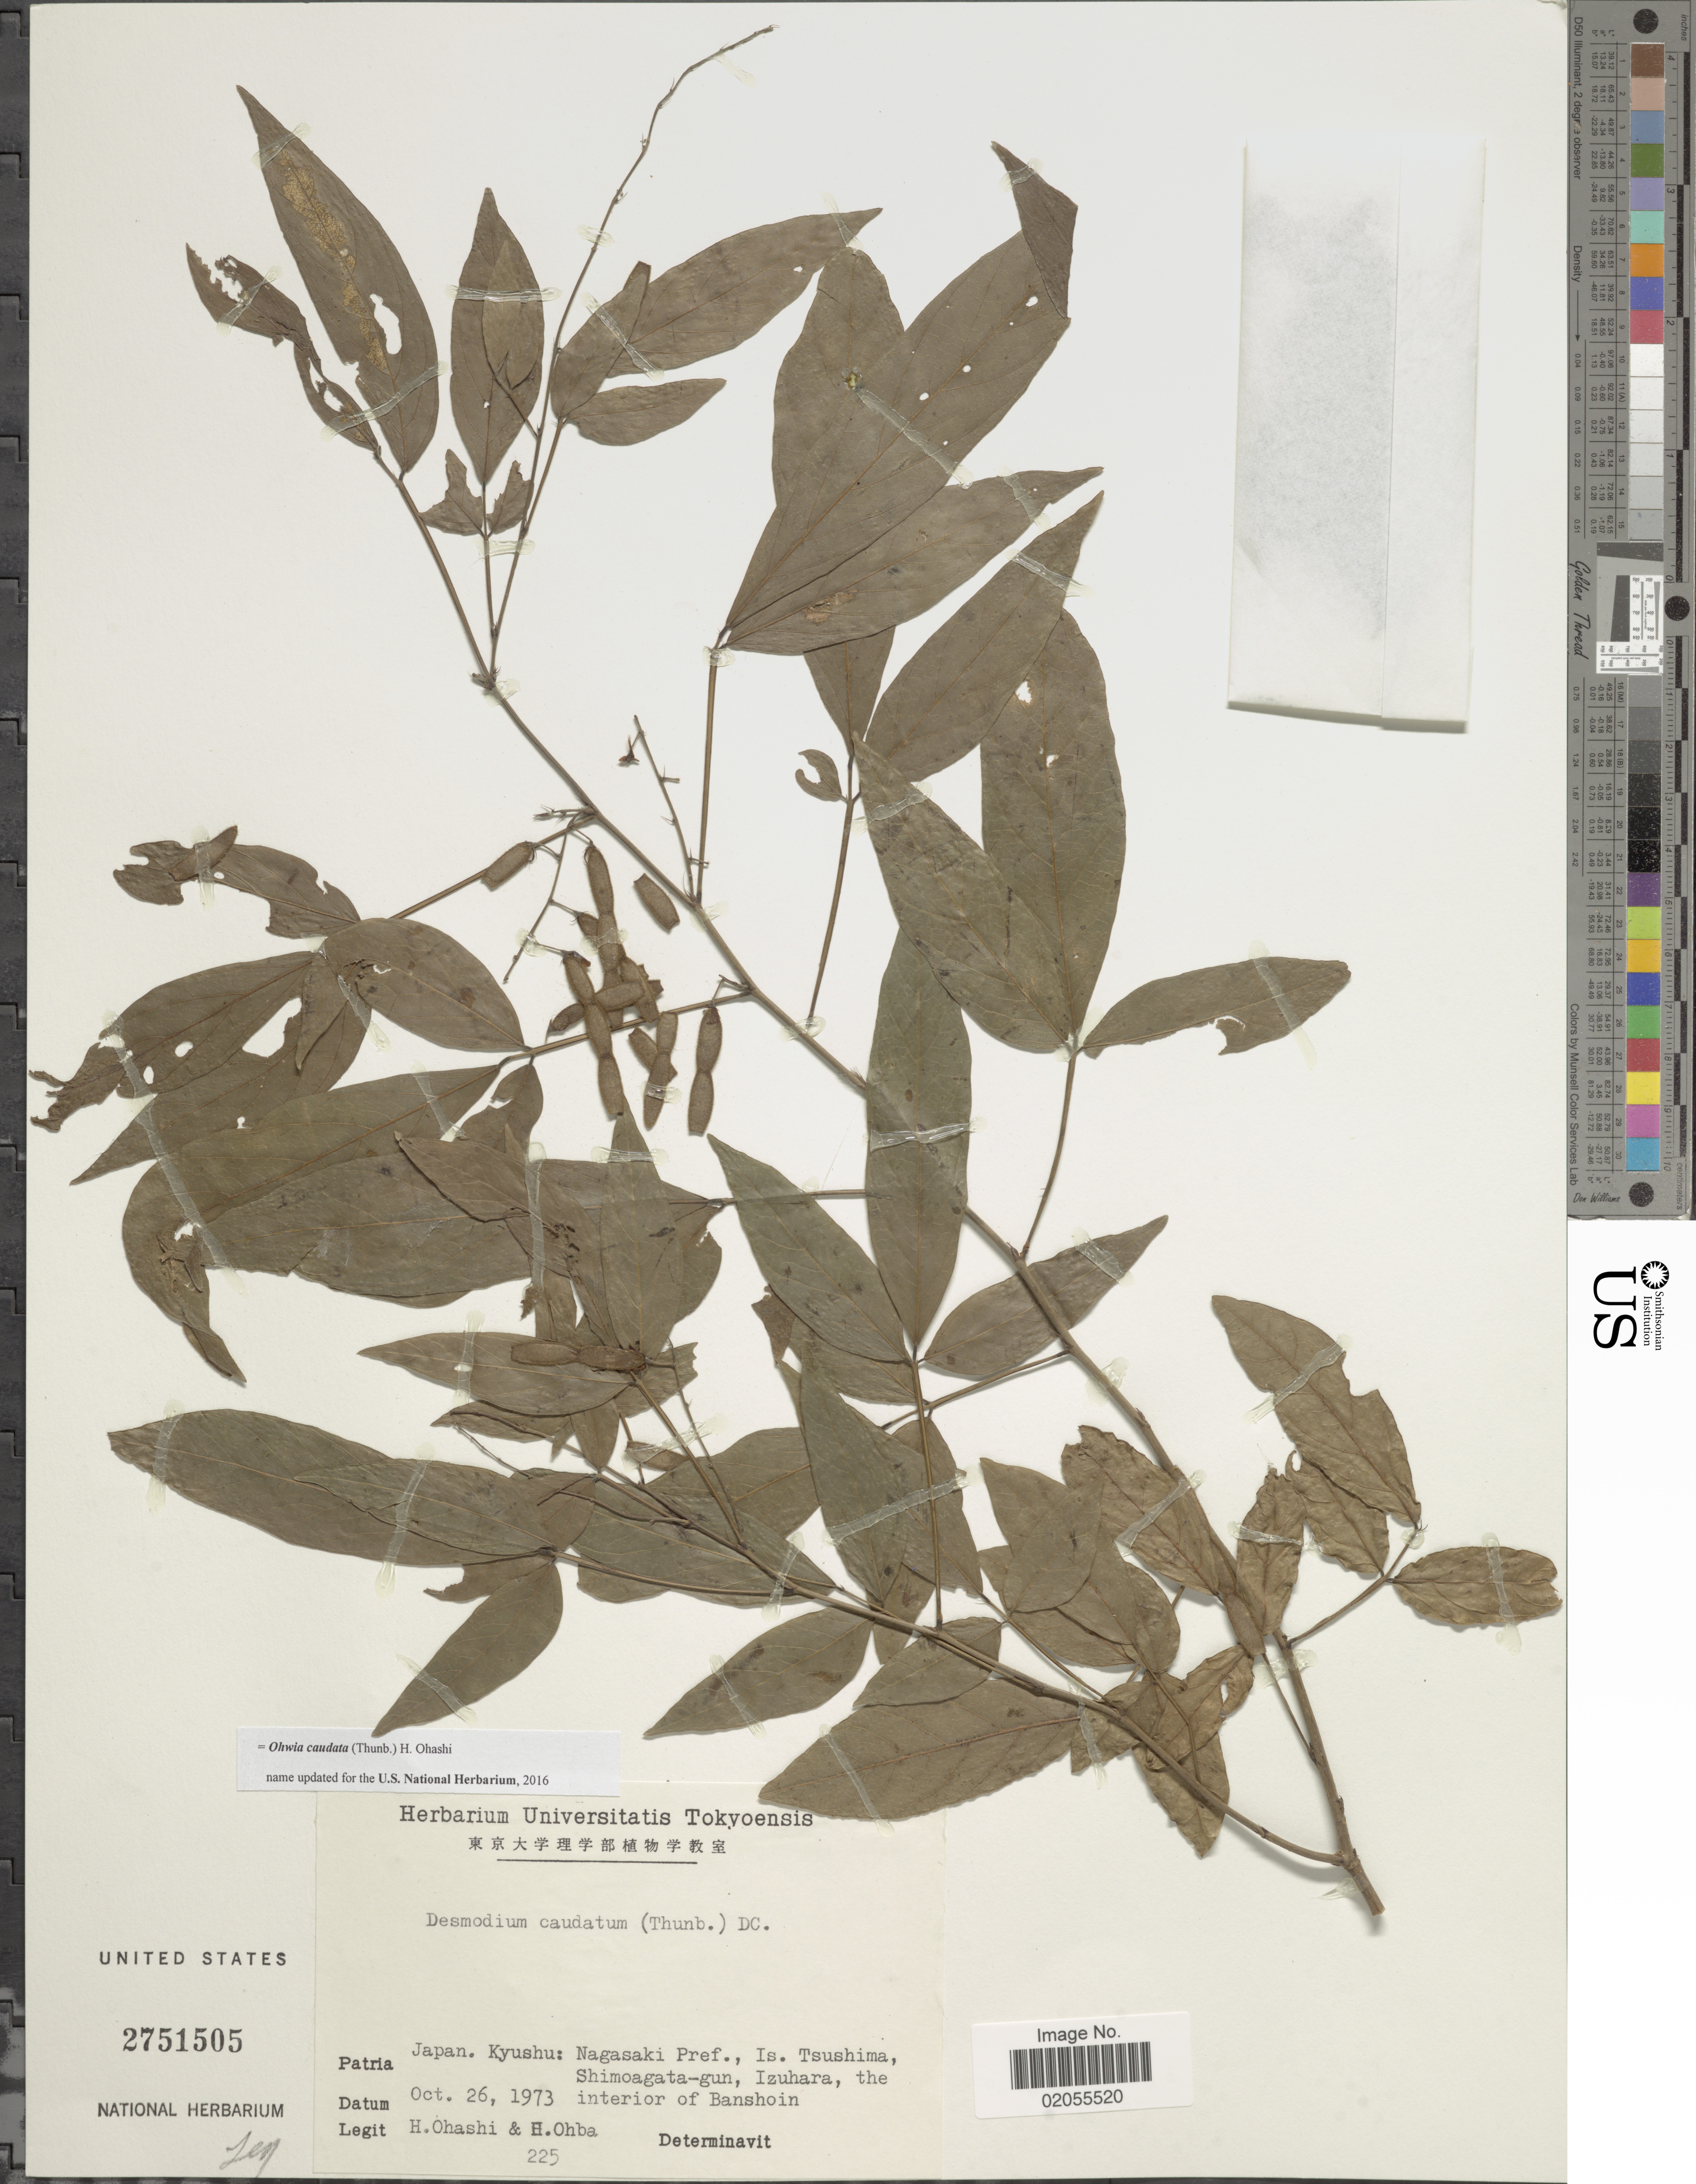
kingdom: Plantae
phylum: Tracheophyta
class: Magnoliopsida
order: Fabales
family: Fabaceae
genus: Ohwia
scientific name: Ohwia caudata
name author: (Thunb.) H. Ohashi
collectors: H. Ohashi & H. Ohba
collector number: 225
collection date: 1973-10-26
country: Japan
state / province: Nagasaki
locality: Kyushu, Is. Tsushima, Shimoagata-gun, Izuhara, the interior of Banshoin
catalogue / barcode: US 2751505